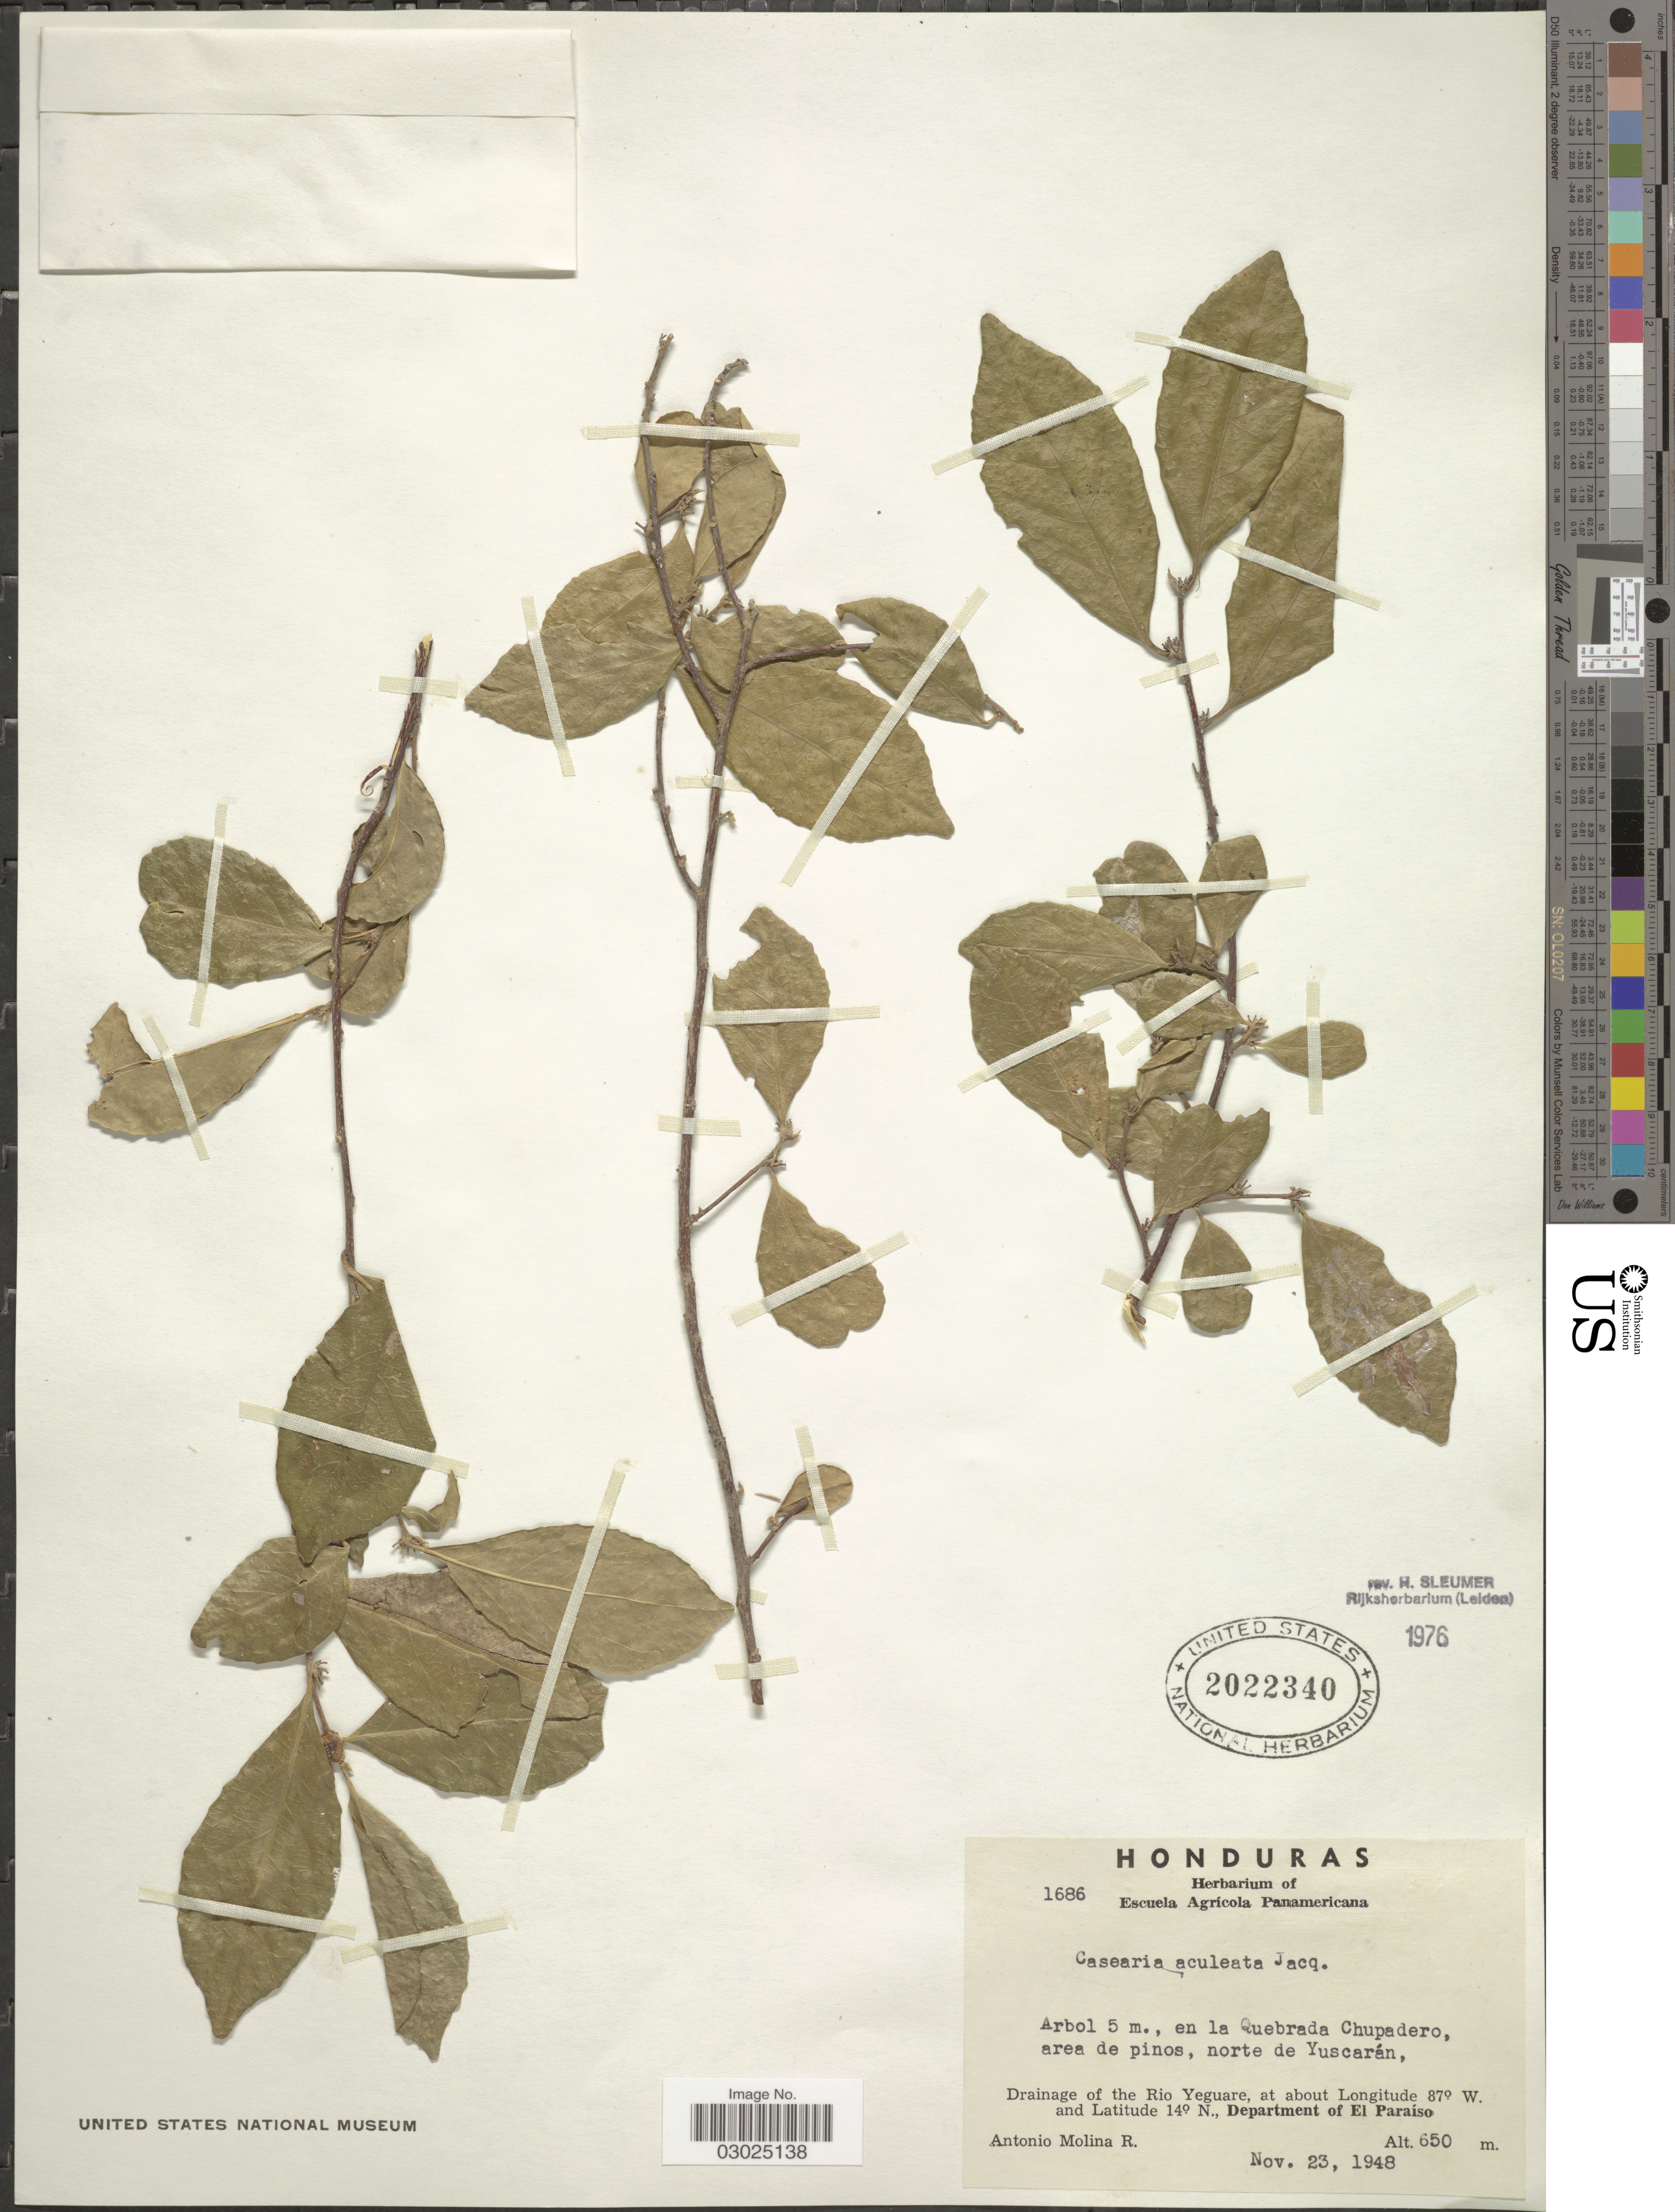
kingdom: Plantae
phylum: Tracheophyta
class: Magnoliopsida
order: Malpighiales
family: Salicaceae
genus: Casearia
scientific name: Casearia aculeata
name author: Jacq.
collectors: A. Molina R.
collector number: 1686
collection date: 1948-11-23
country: Honduras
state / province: El Paraíso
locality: En la Quebrada Chupadero, area de pinos, norte de Yuscarán. Drainage of the Rio Yequare, Department of El Paraíso.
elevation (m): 650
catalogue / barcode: US 2022340